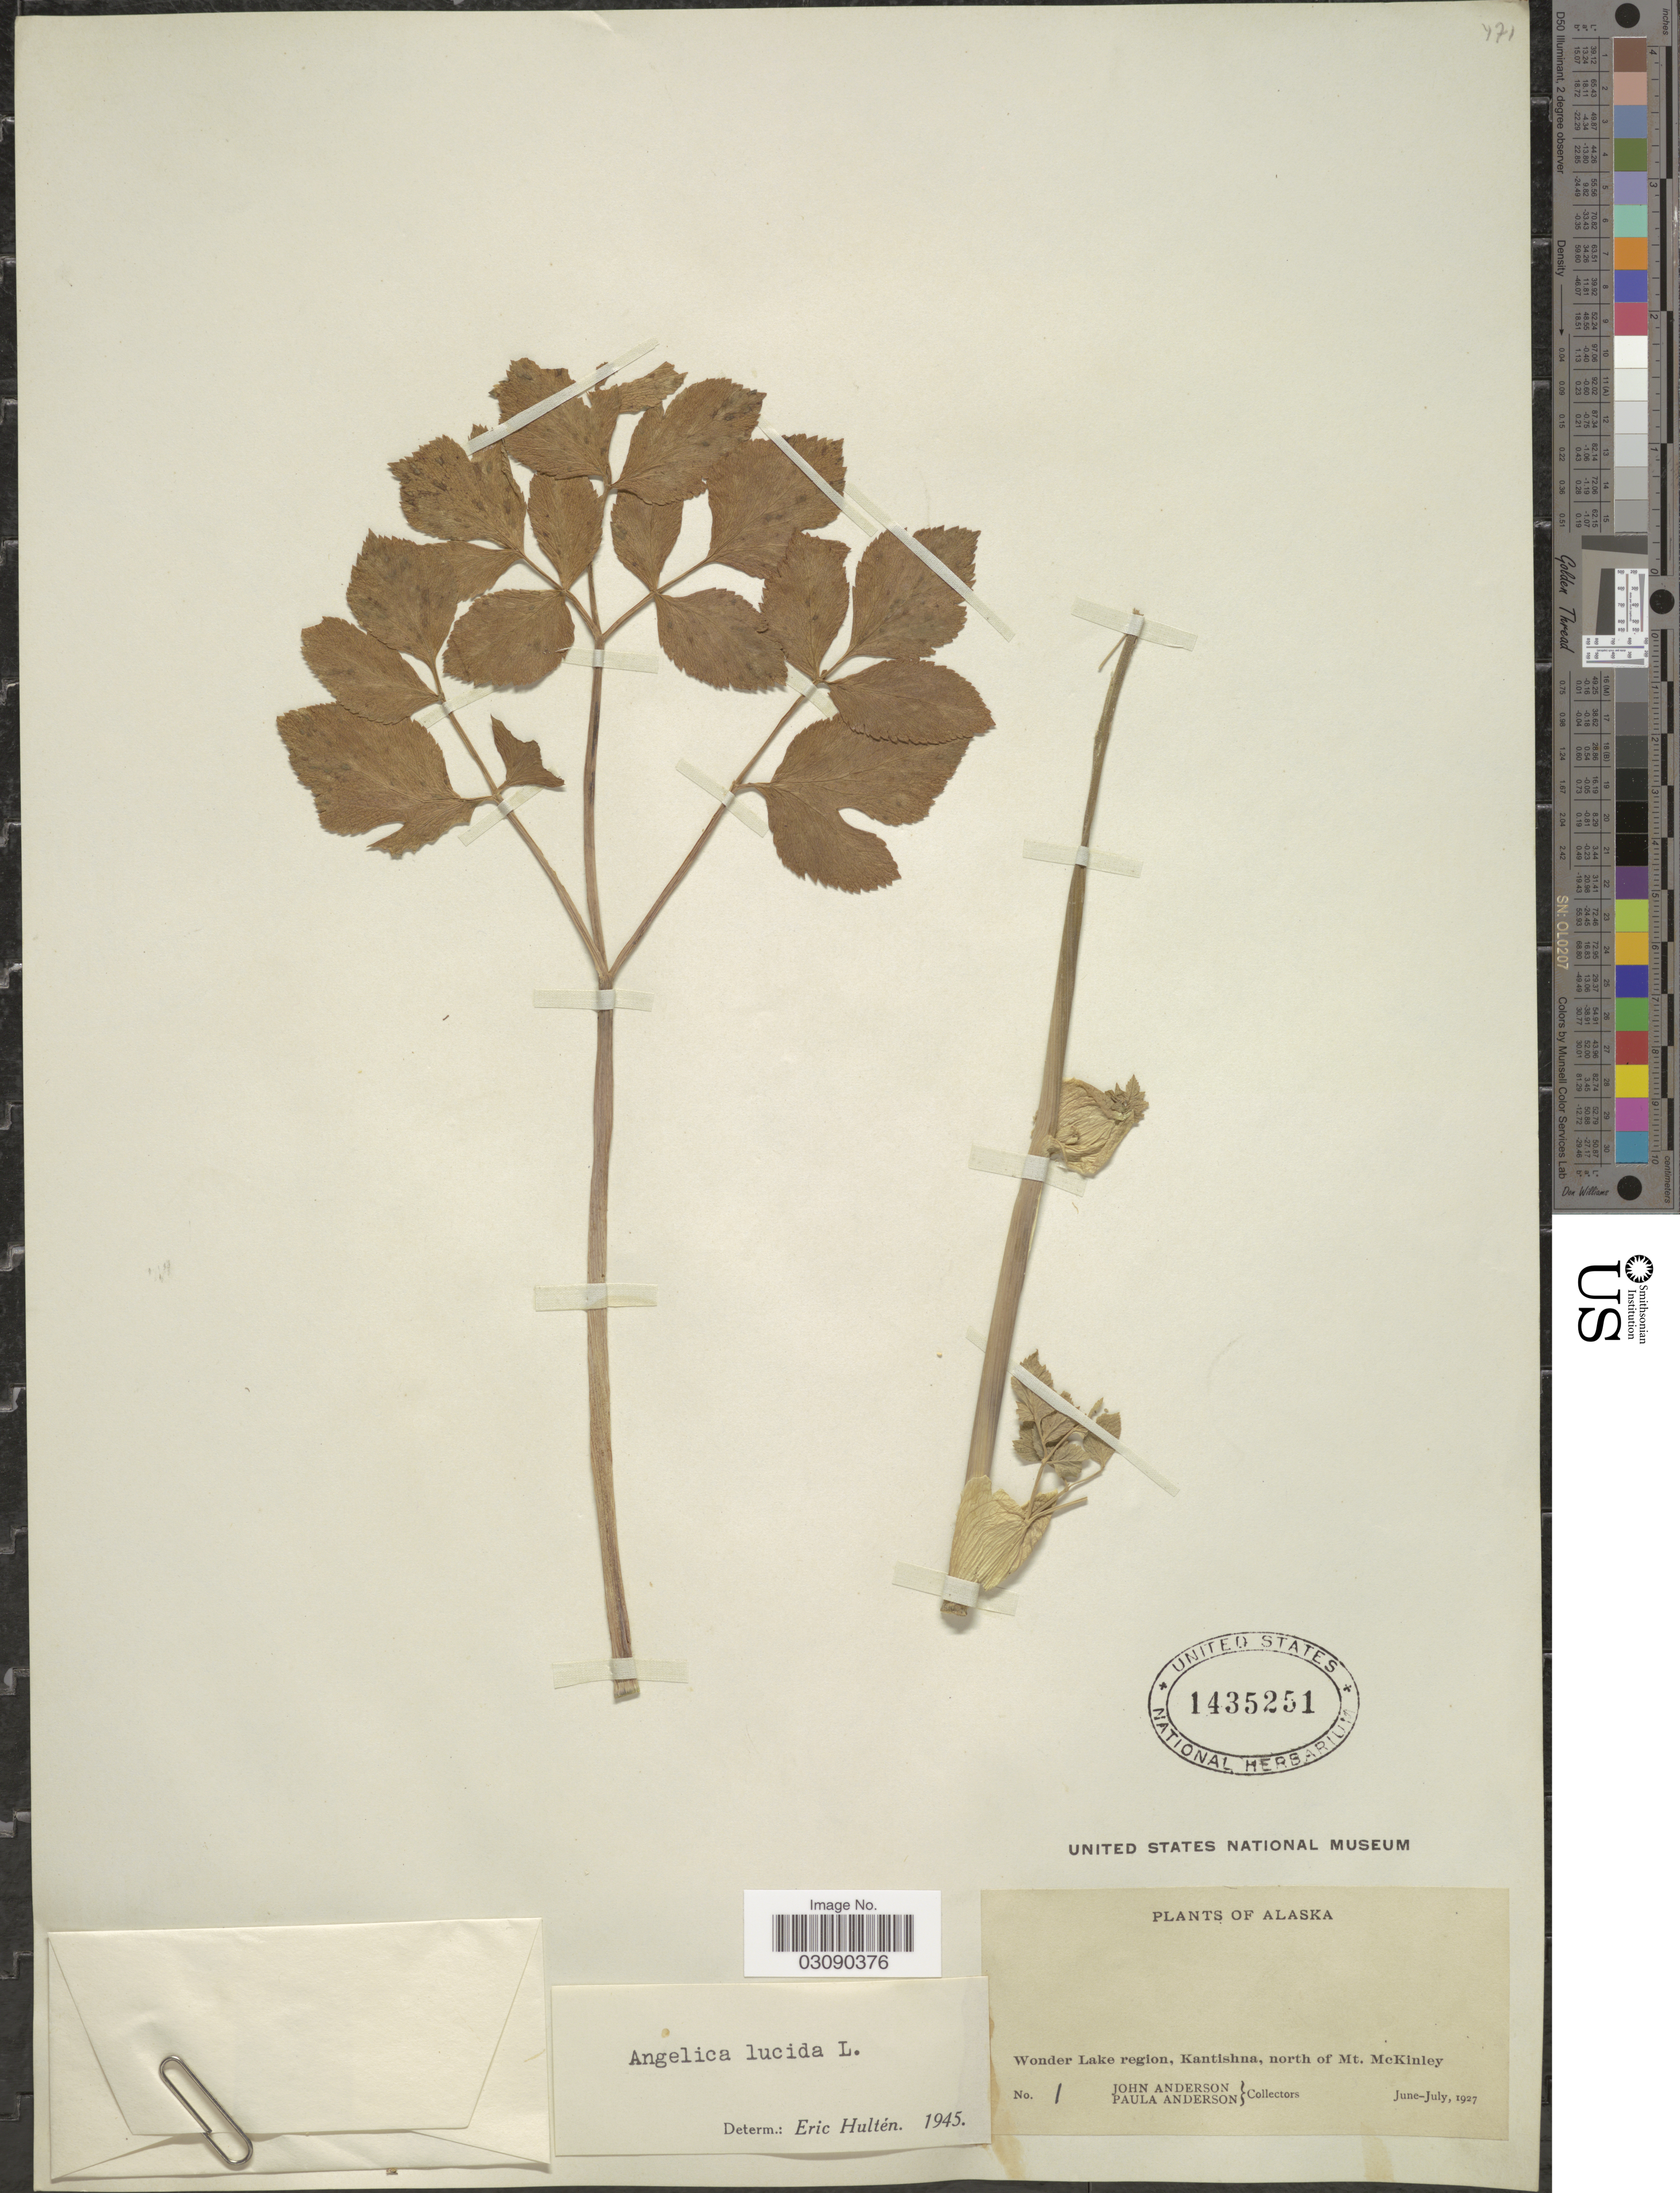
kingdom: Plantae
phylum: Tracheophyta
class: Magnoliopsida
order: Apiales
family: Apiaceae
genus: Angelica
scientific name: Angelica lucida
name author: L.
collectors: J. Anderson & P. Anderson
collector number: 1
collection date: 1927-06/1927-07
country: United States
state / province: Alaska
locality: Wonder Lake region, Kantishna, north of Mt. Mckinley.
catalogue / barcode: US 1435251